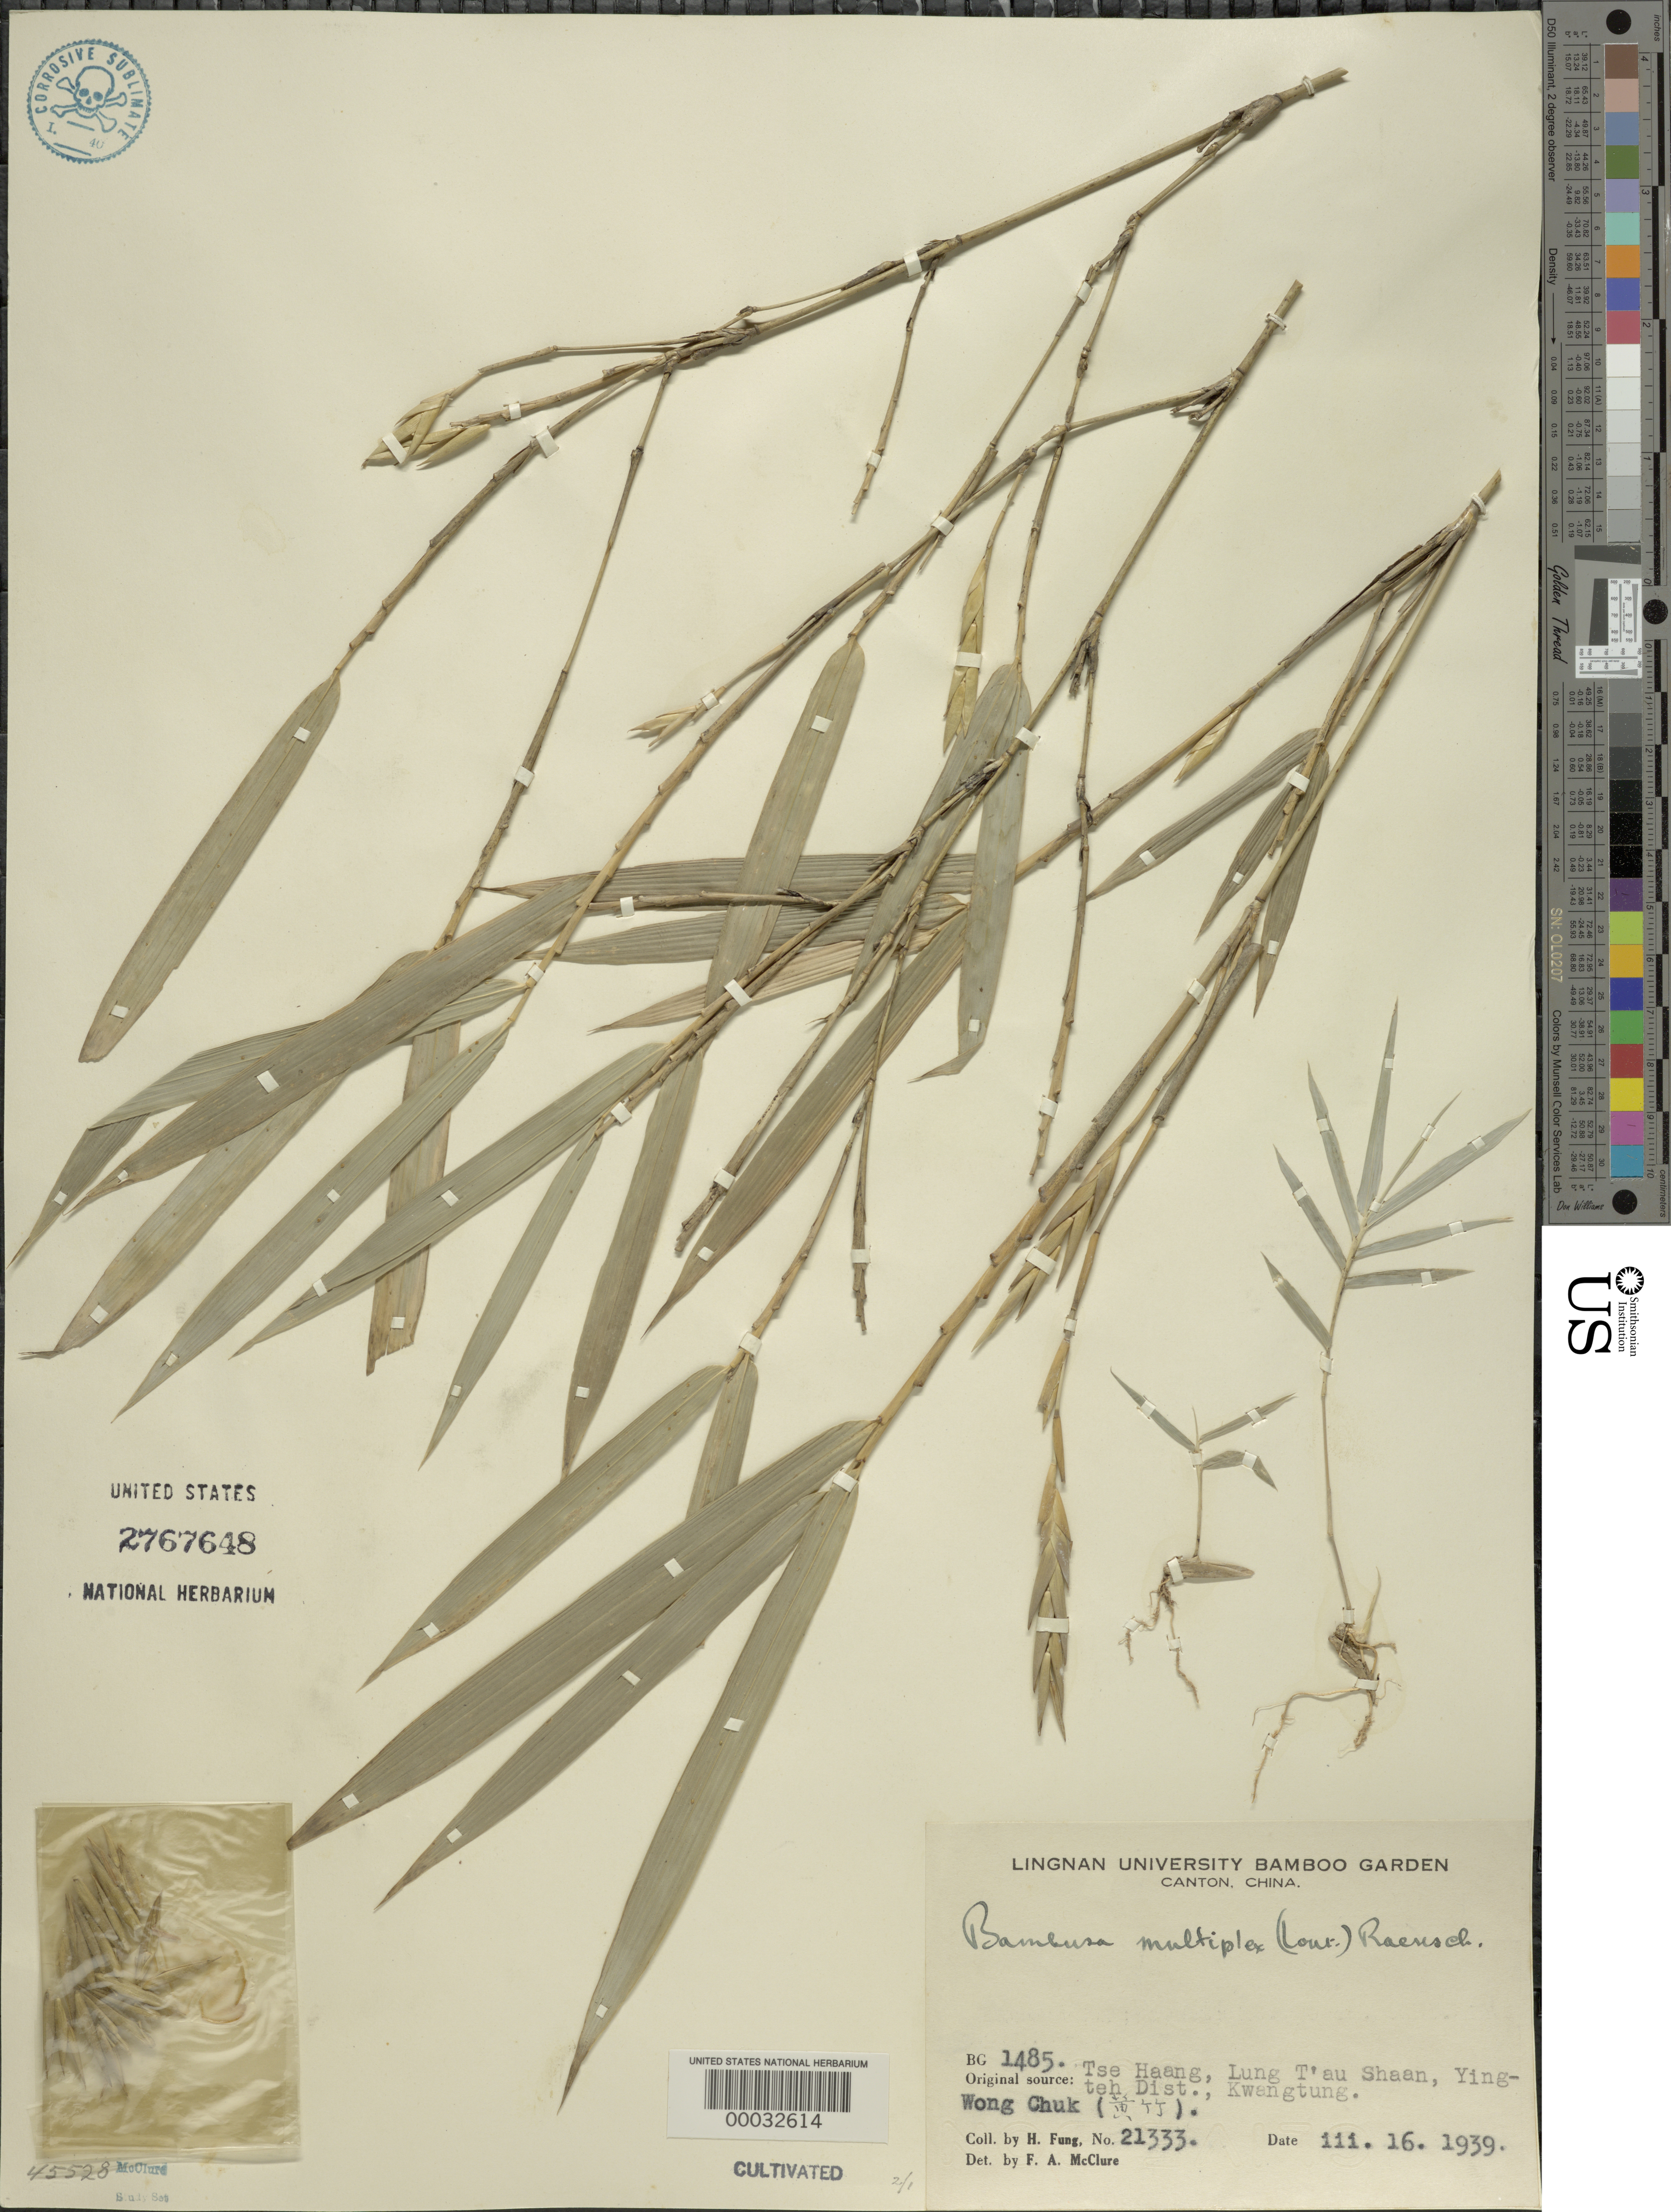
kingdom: Plantae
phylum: Tracheophyta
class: Liliopsida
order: Poales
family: Poaceae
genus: Bambusa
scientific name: Bambusa multiplex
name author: (Lour.) Raeusch. ex Schult. & Schult. f.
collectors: H. L. Fung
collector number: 21333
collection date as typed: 16 Mar 1939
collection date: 1939-03-16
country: China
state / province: Guangdong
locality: Ying-teh, lung t'au shaan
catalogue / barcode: US 2767648